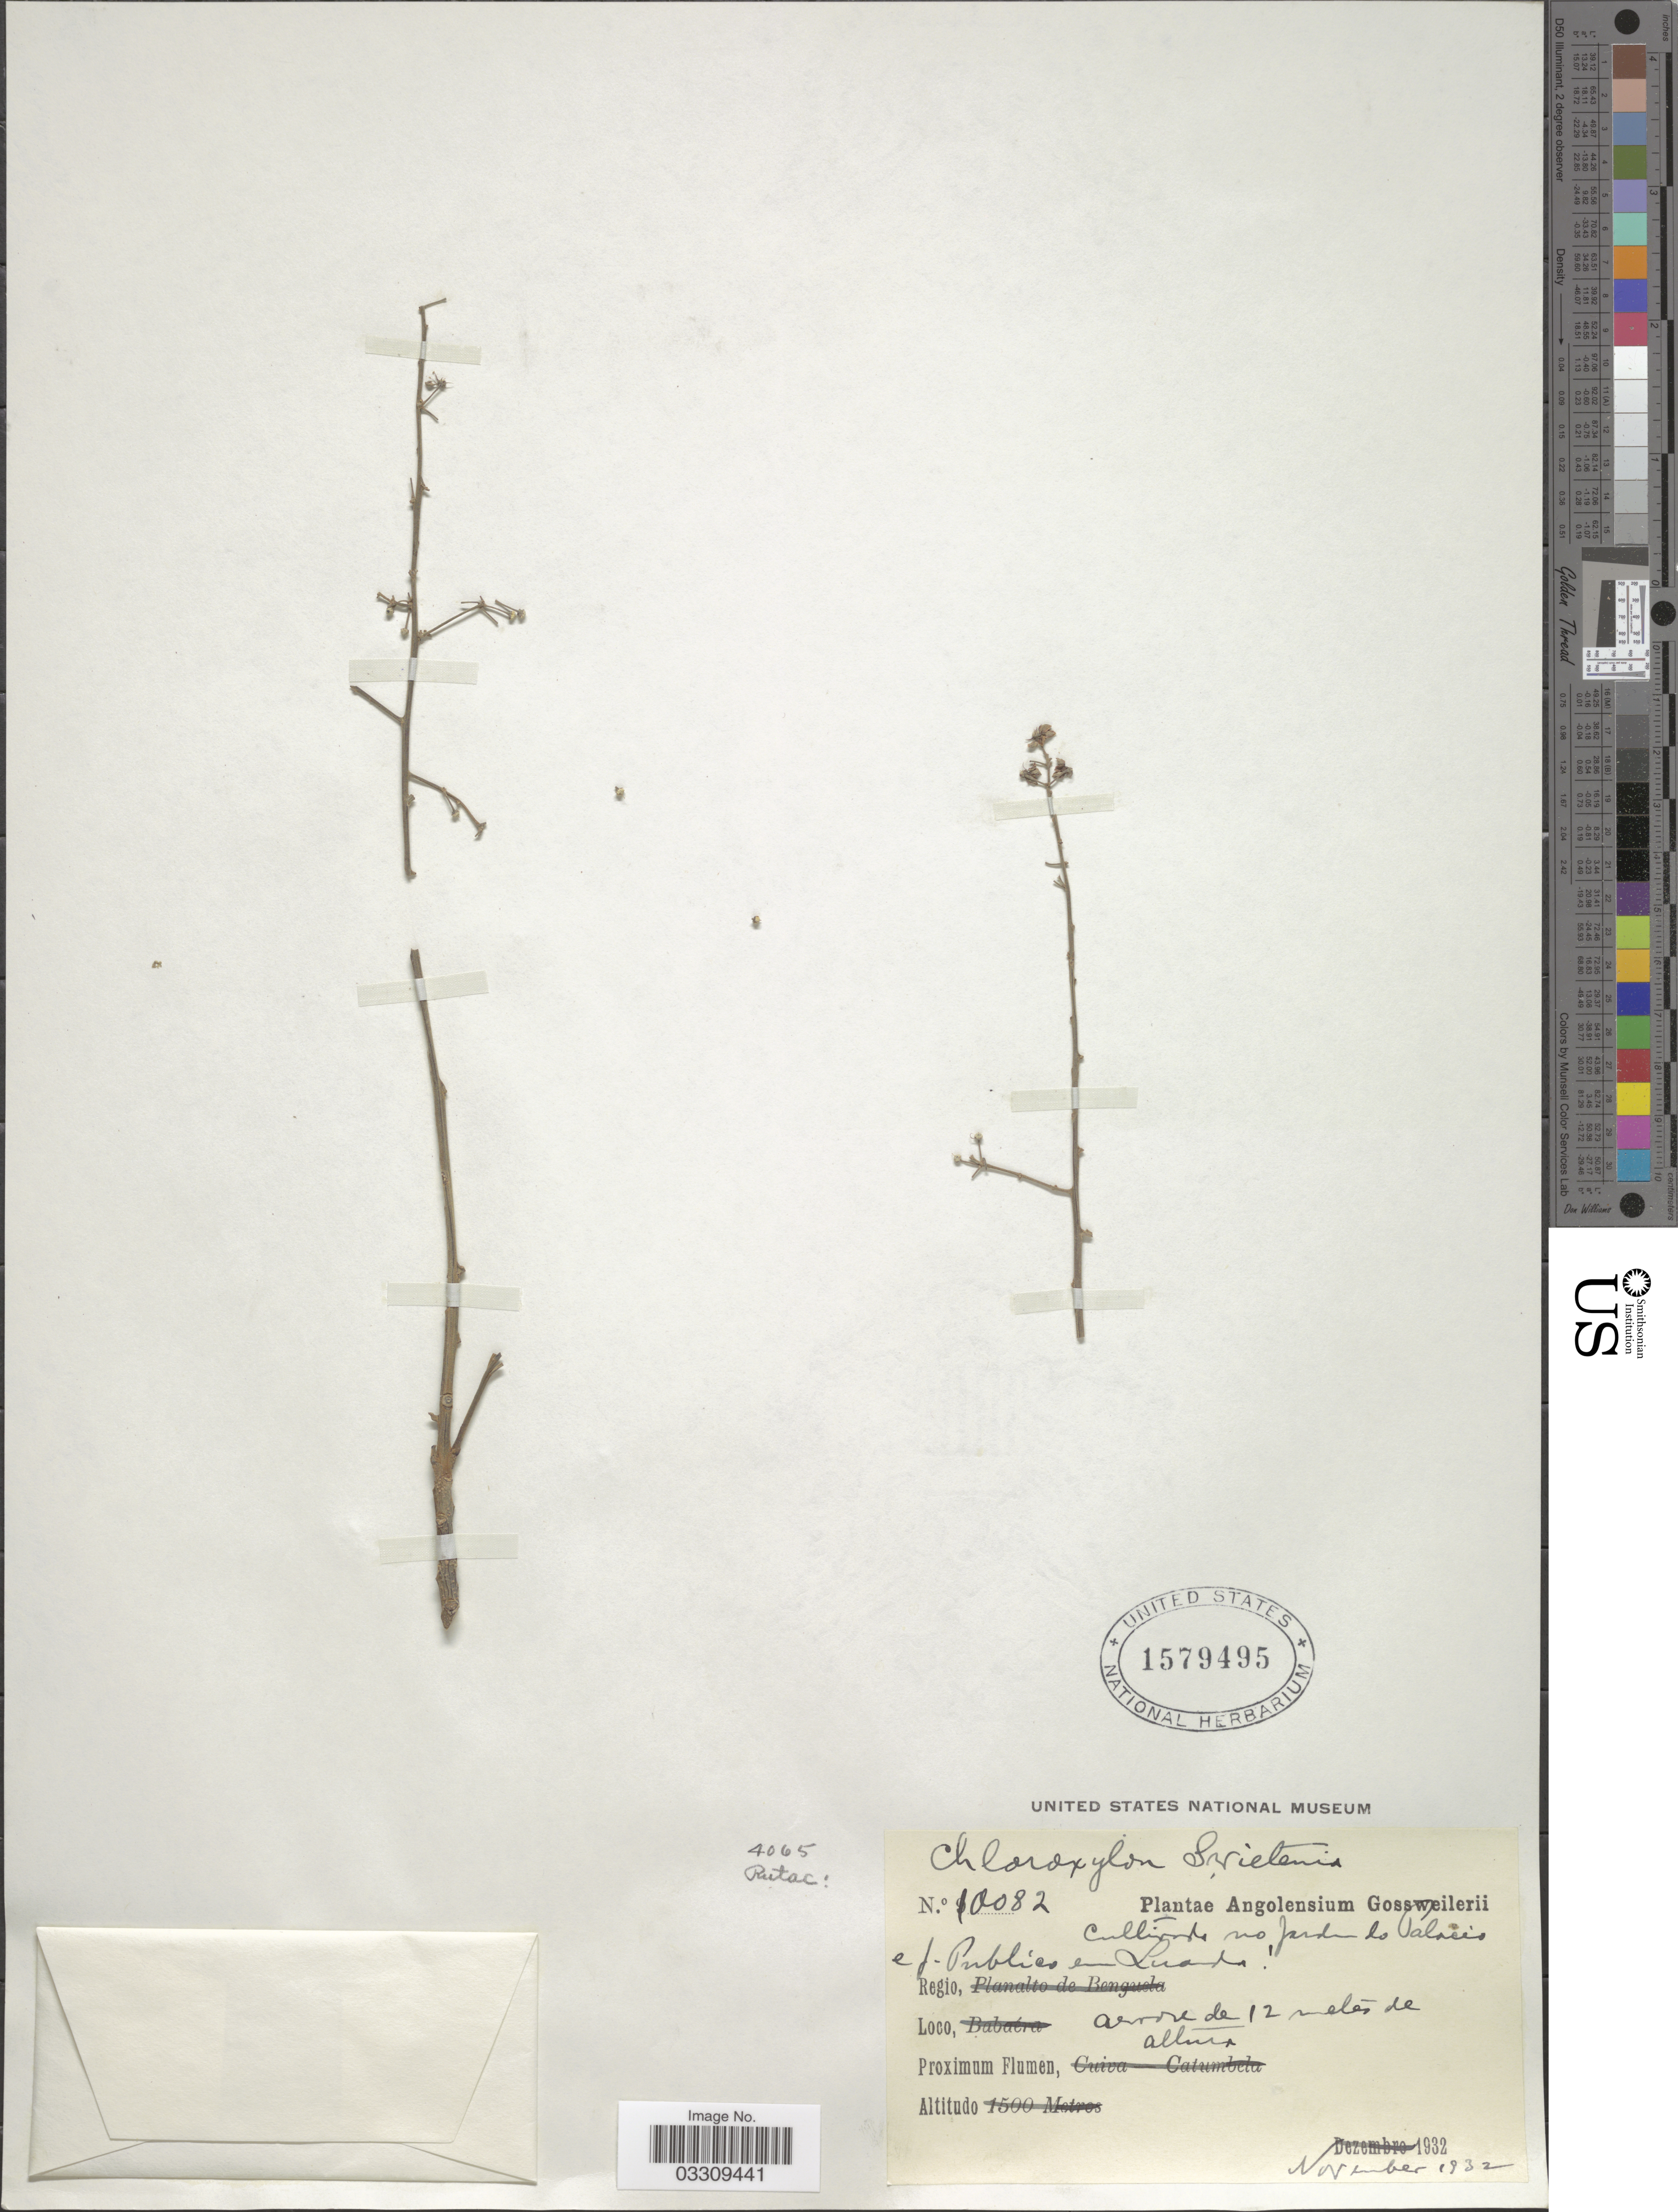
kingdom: Plantae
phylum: Tracheophyta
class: Magnoliopsida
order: Sapindales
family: Rutaceae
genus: Chloroxylon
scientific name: Chloroxylon swietenia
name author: DC.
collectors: Gossweiler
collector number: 10082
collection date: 1932-11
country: Angola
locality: Cultivado no Jardin lo Palacio e f. Publico en Lunda.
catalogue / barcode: US 1579495